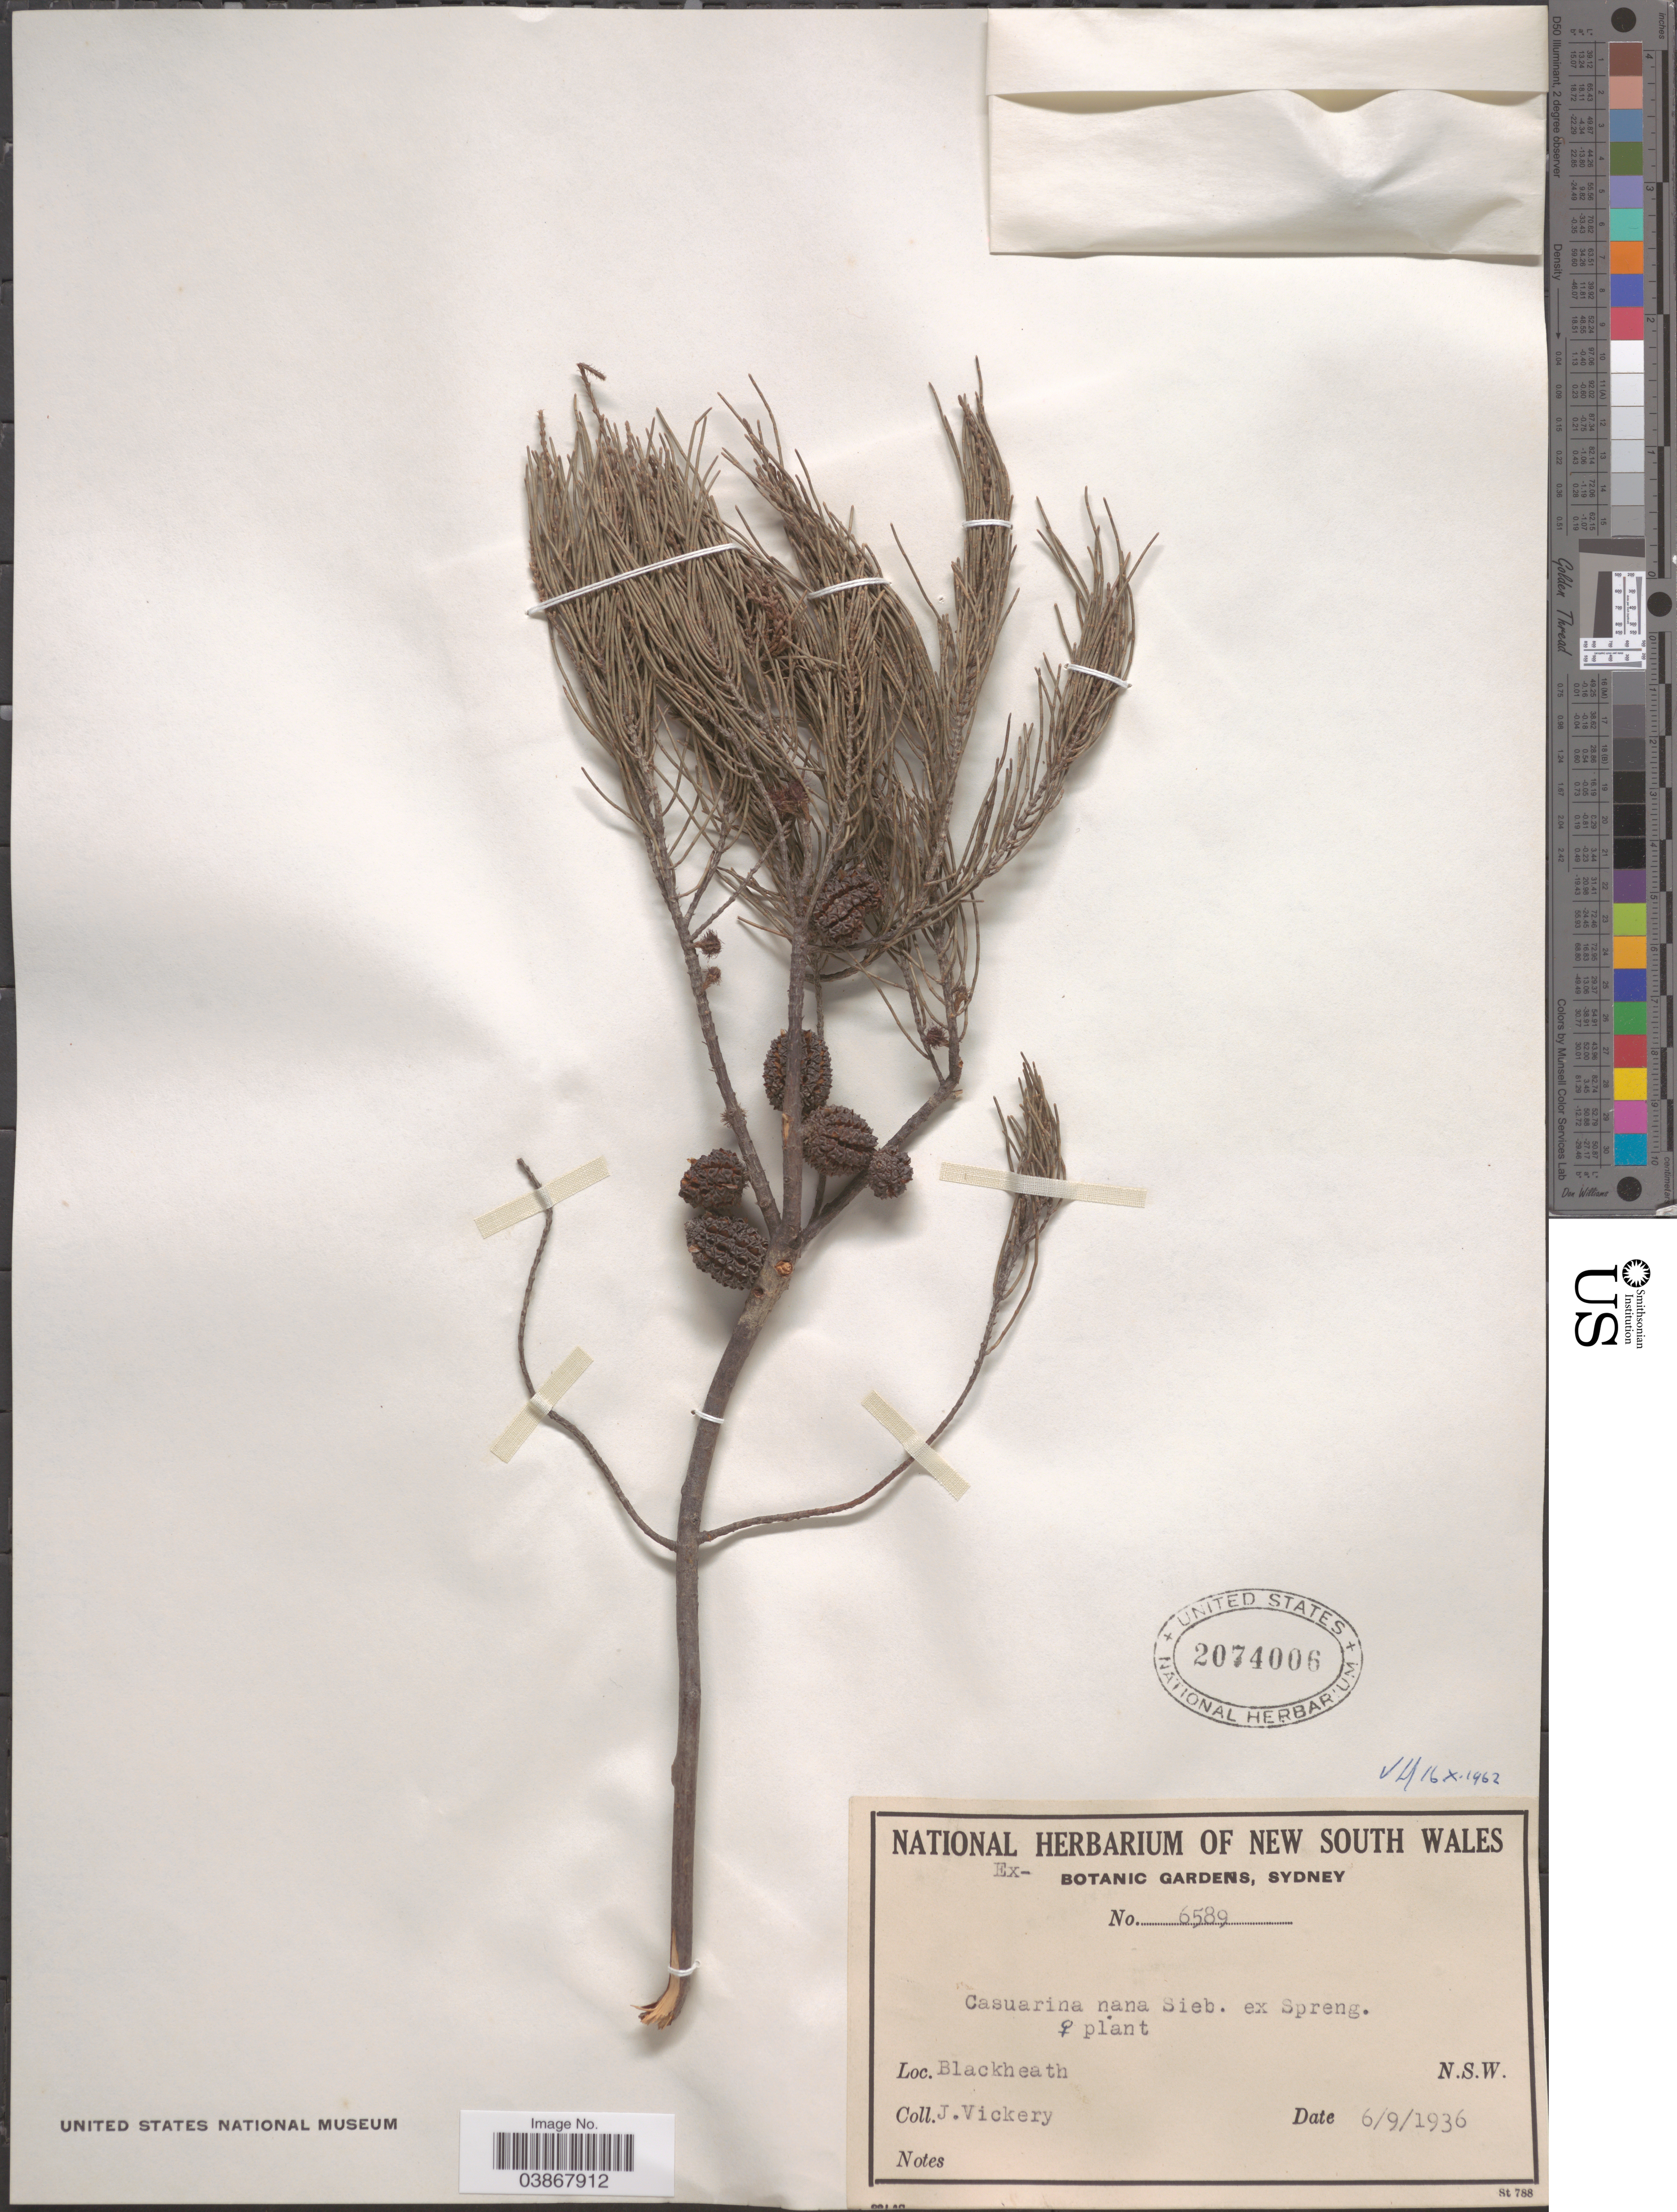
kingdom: Plantae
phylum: Tracheophyta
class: Magnoliopsida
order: Fagales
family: Casuarinaceae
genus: Casuarina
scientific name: Casuarina nana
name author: Sieber ex Spreng.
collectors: J. Vickery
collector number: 6589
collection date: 1936-09-06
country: Australia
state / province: New South Wales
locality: Blackheath.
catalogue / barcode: US 2074006